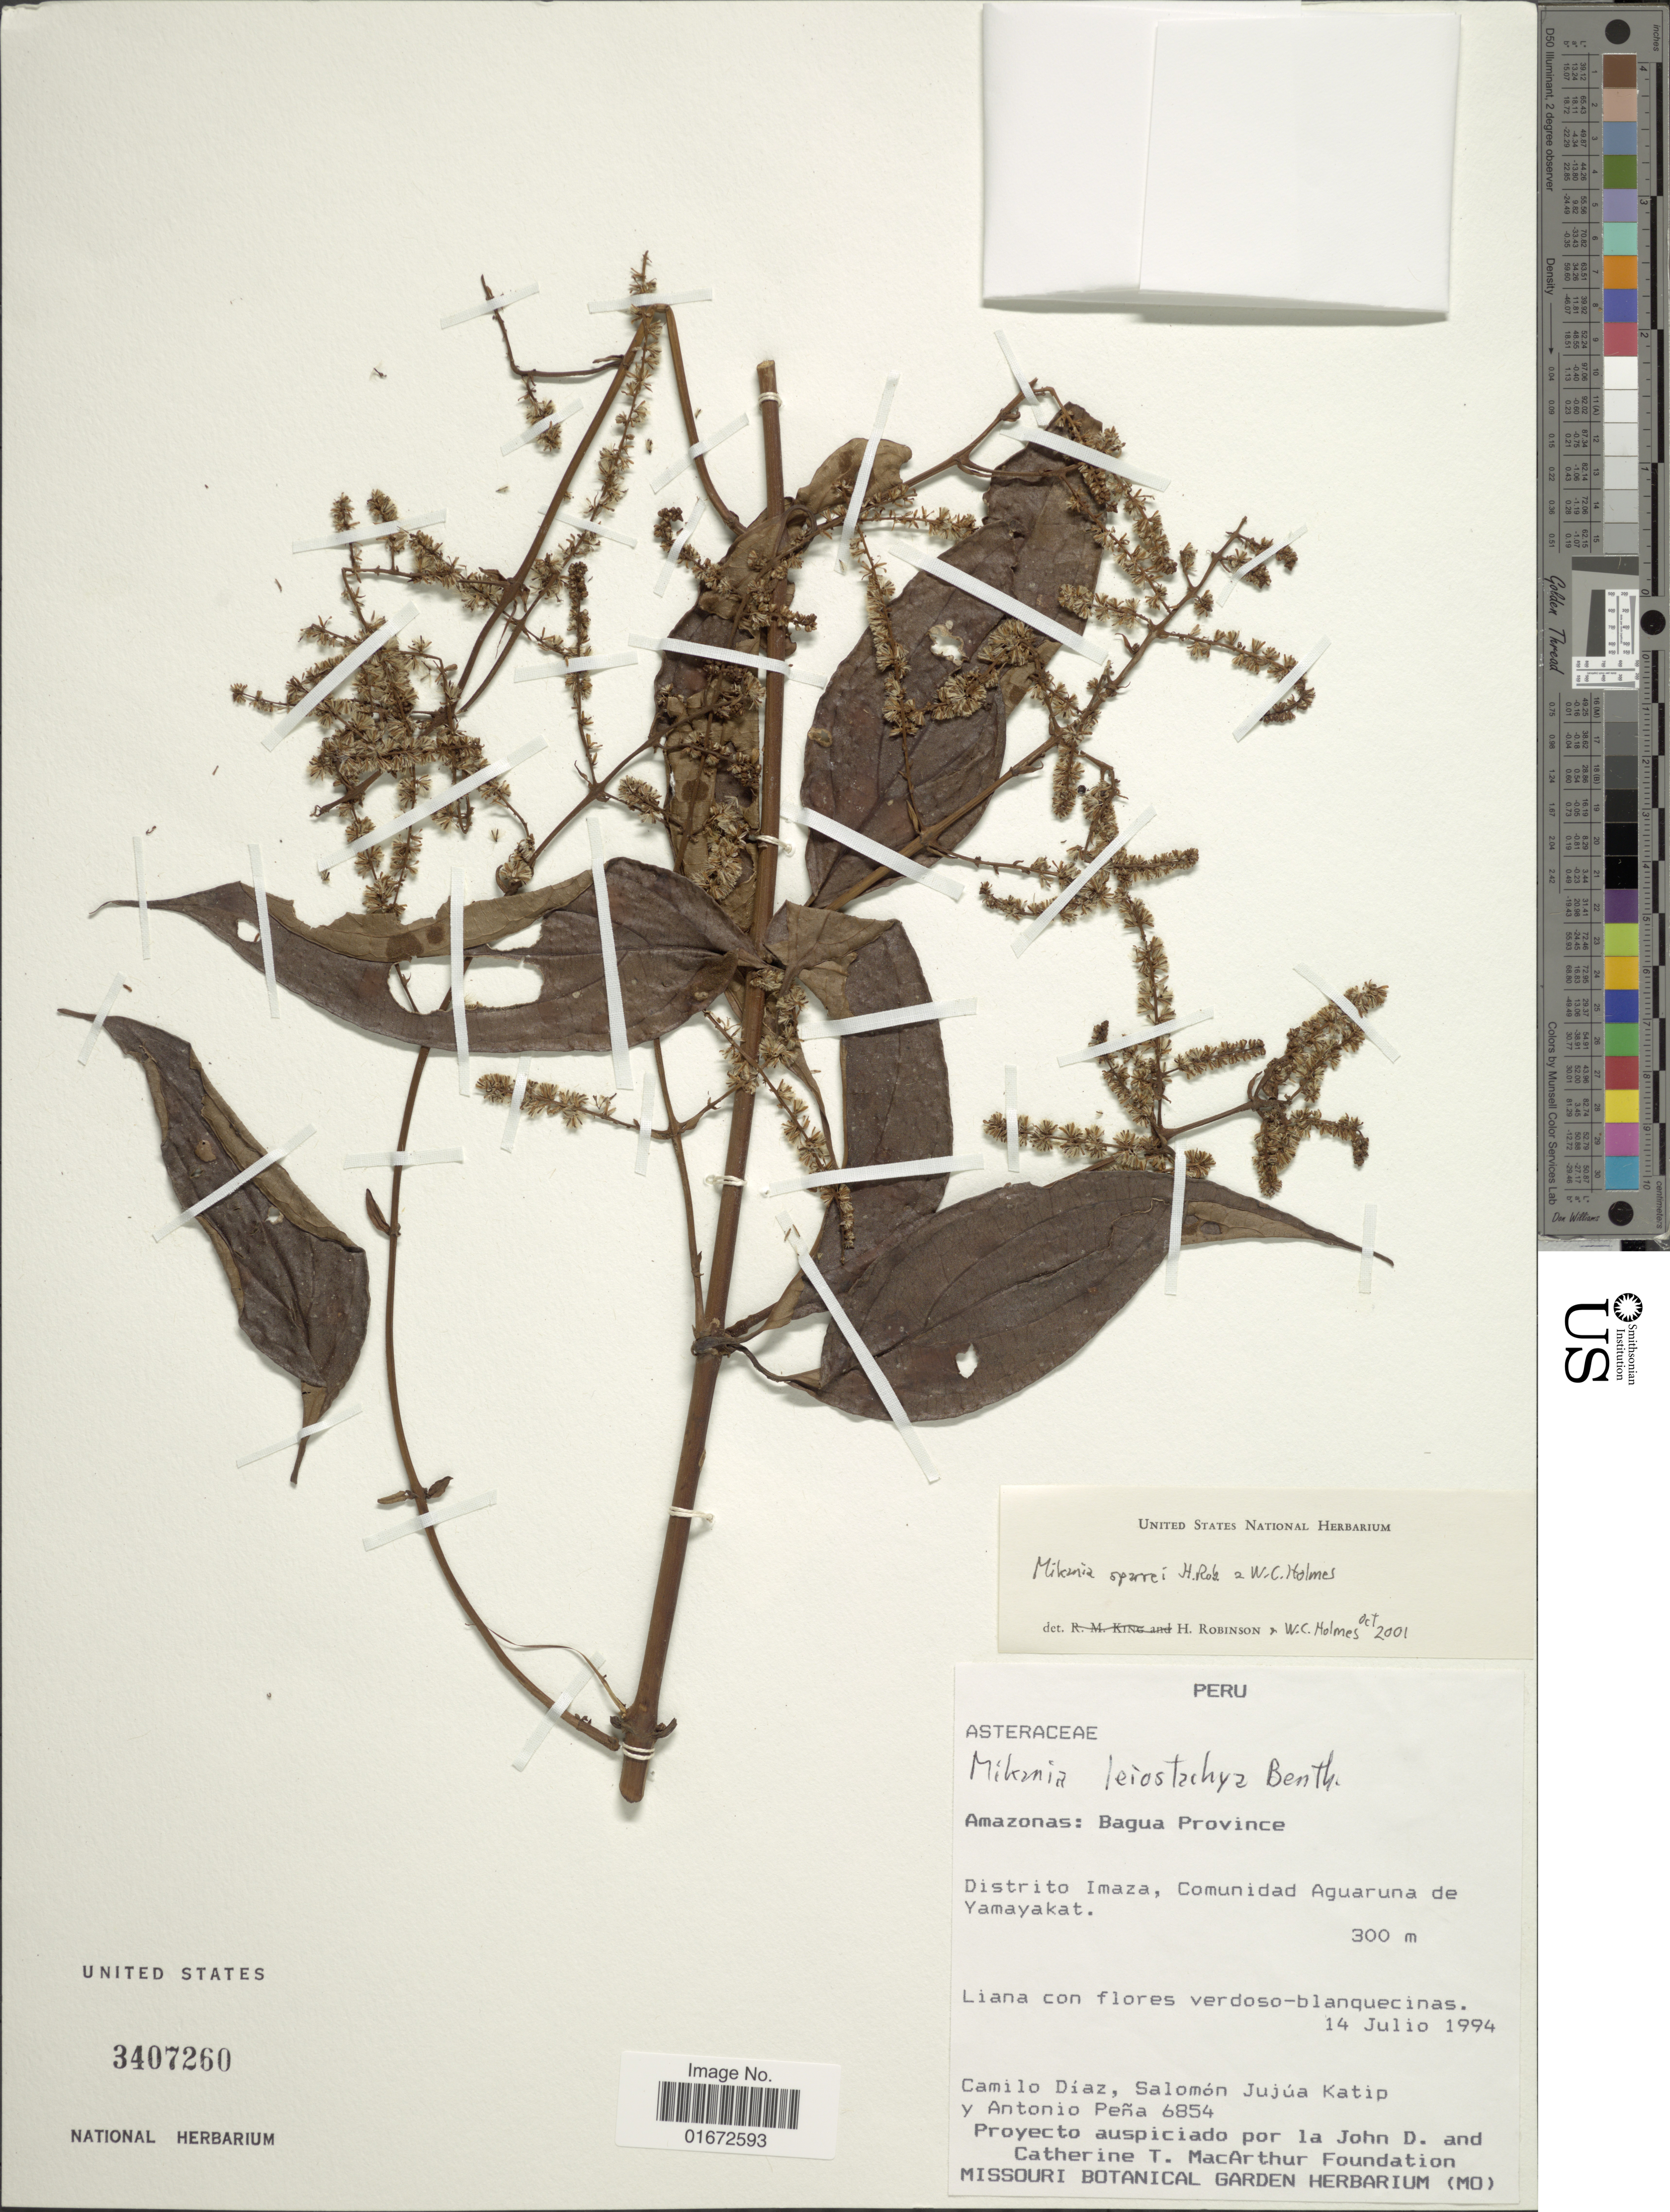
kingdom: Plantae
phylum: Tracheophyta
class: Magnoliopsida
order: Asterales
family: Asteraceae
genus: Mikania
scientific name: Mikania sparrei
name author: H. Rob. & W.C. Holmes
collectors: C. Díaz, S. Jujúa Katip & A. Peña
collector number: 6854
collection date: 1994-07-14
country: Peru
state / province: Amazonas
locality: Amazonas: Bagua Province. Distrito Imaza, Comunidad Aguaruna de Yamayakat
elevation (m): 300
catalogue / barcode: US 3407260